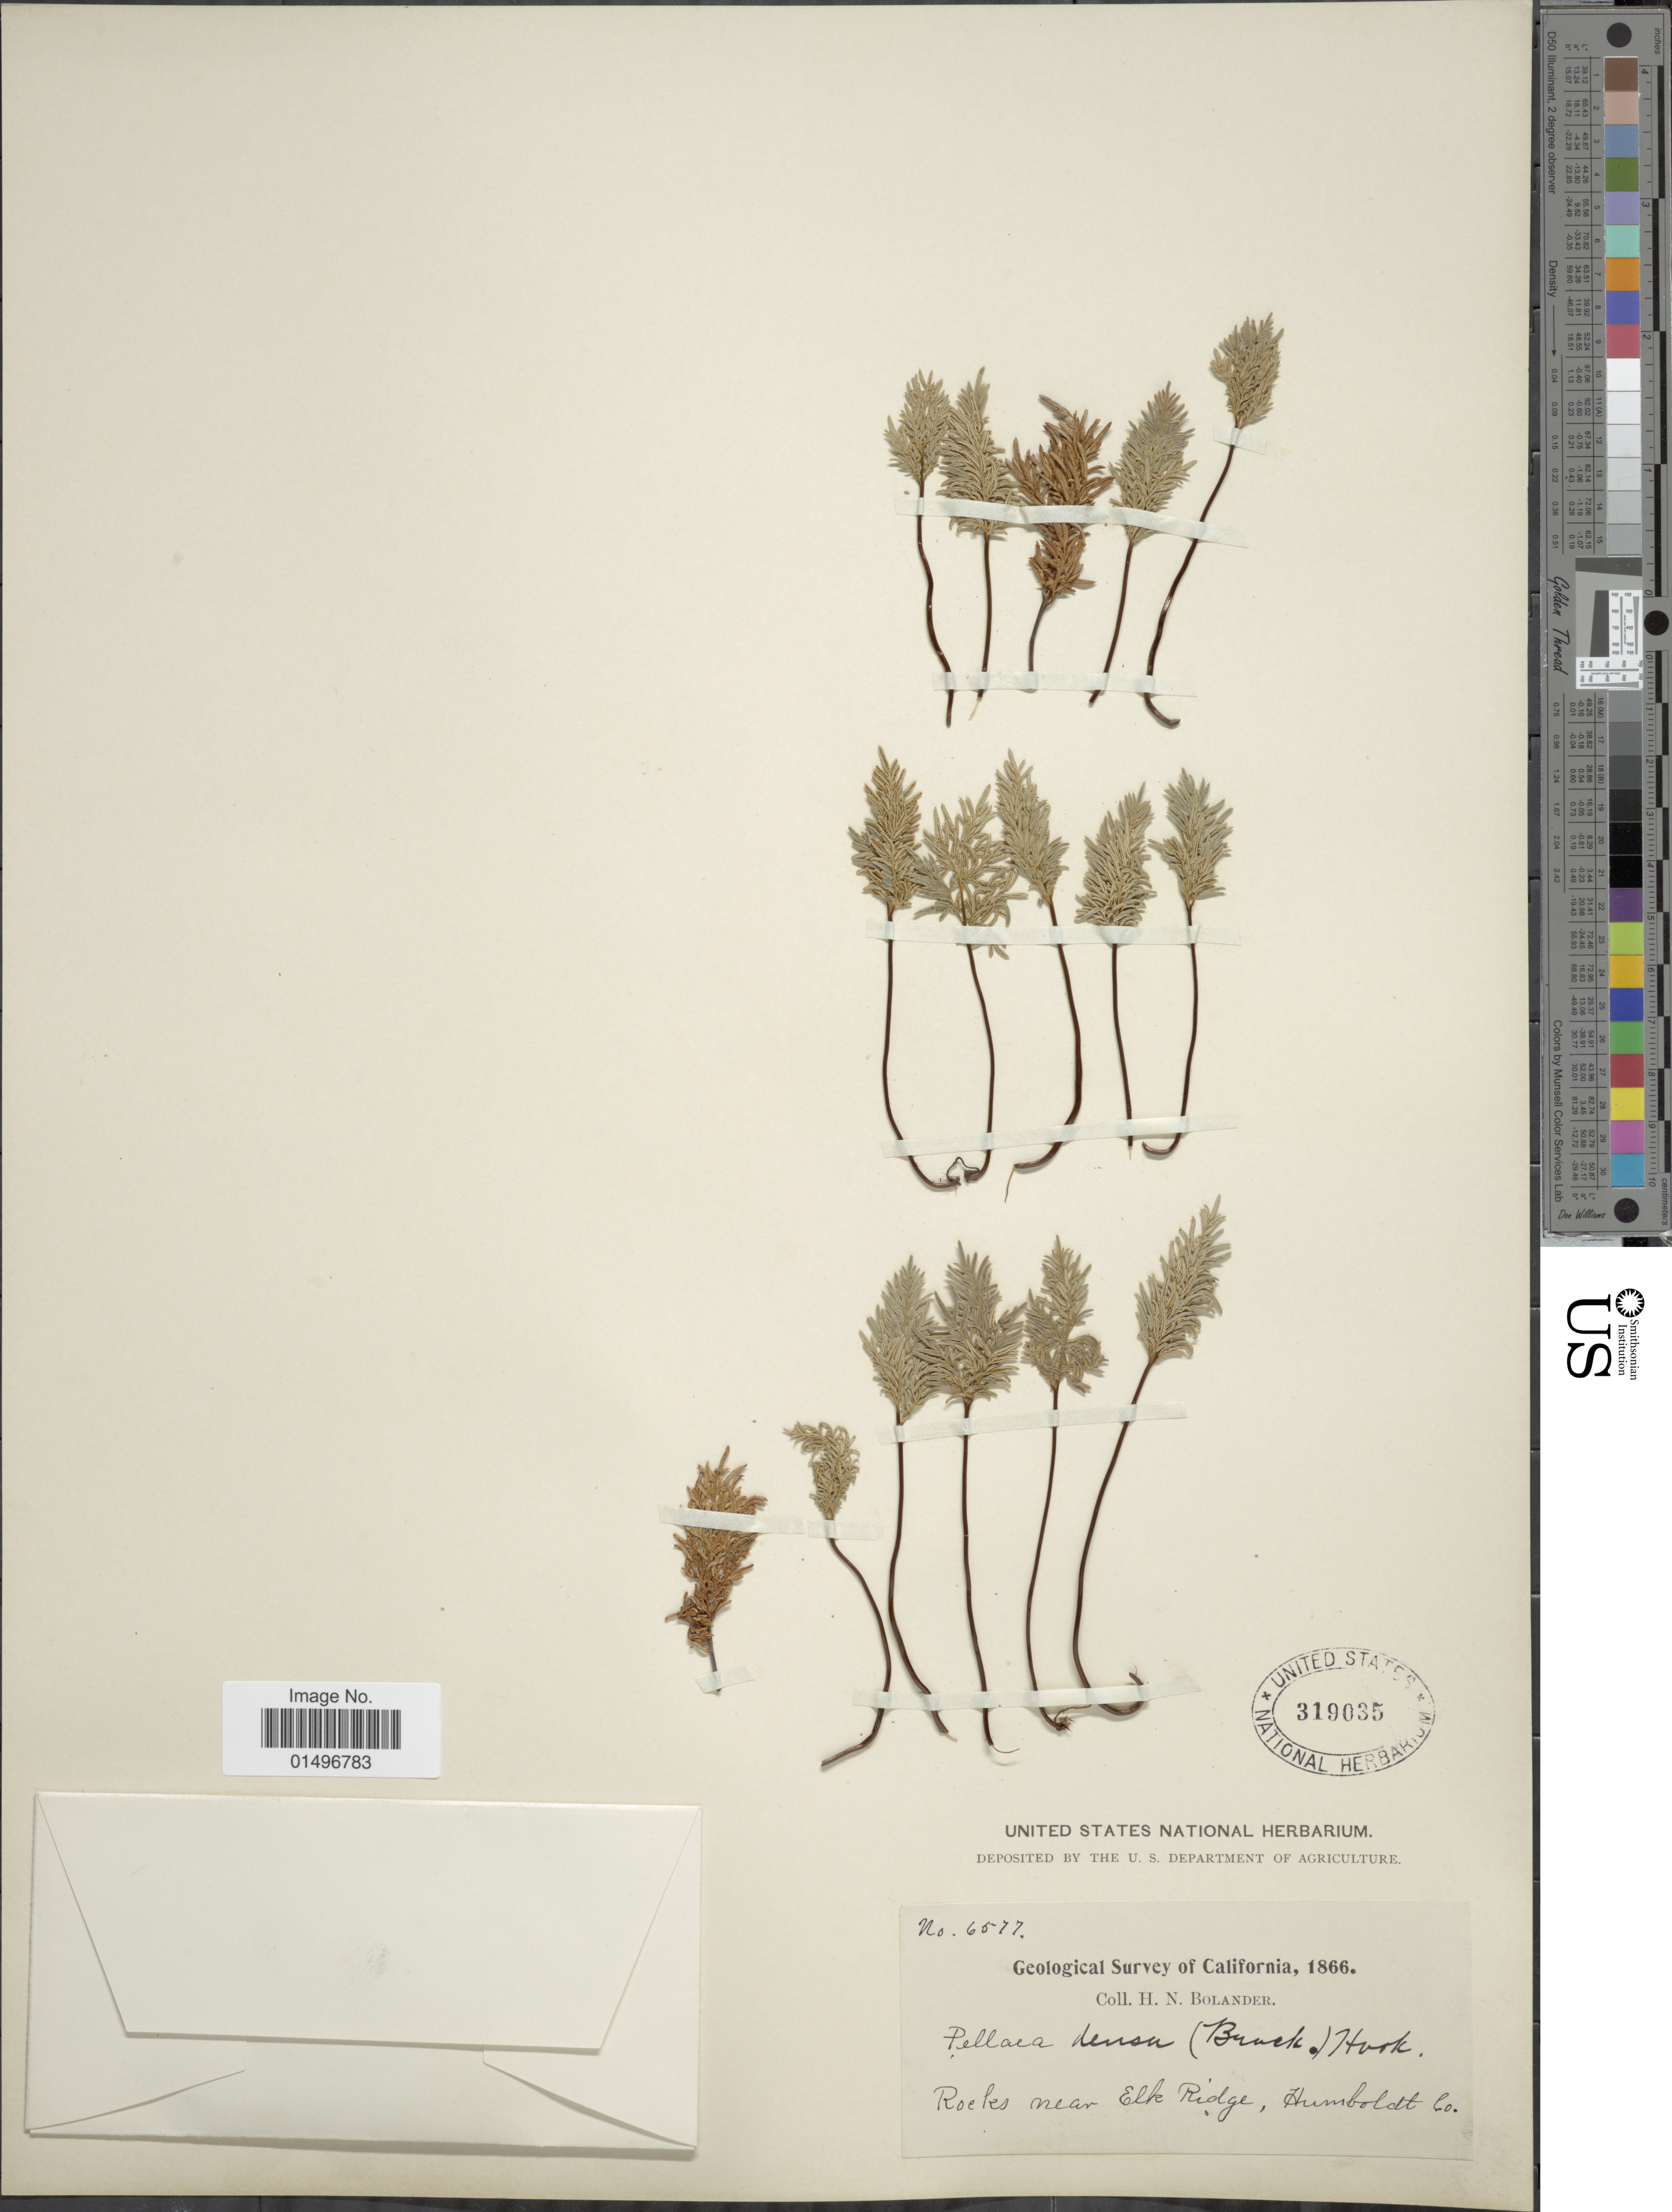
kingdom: Plantae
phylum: Tracheophyta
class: Polypodiopsida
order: Polypodiales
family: Pteridaceae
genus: Aspidotis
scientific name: Aspidotis densa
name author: (Brack.) Lellinger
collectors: H. Bolander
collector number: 6577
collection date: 1866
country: United States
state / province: California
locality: California, Eocks near Elk Ridge, Humbodlt Co.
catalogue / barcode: US 319035